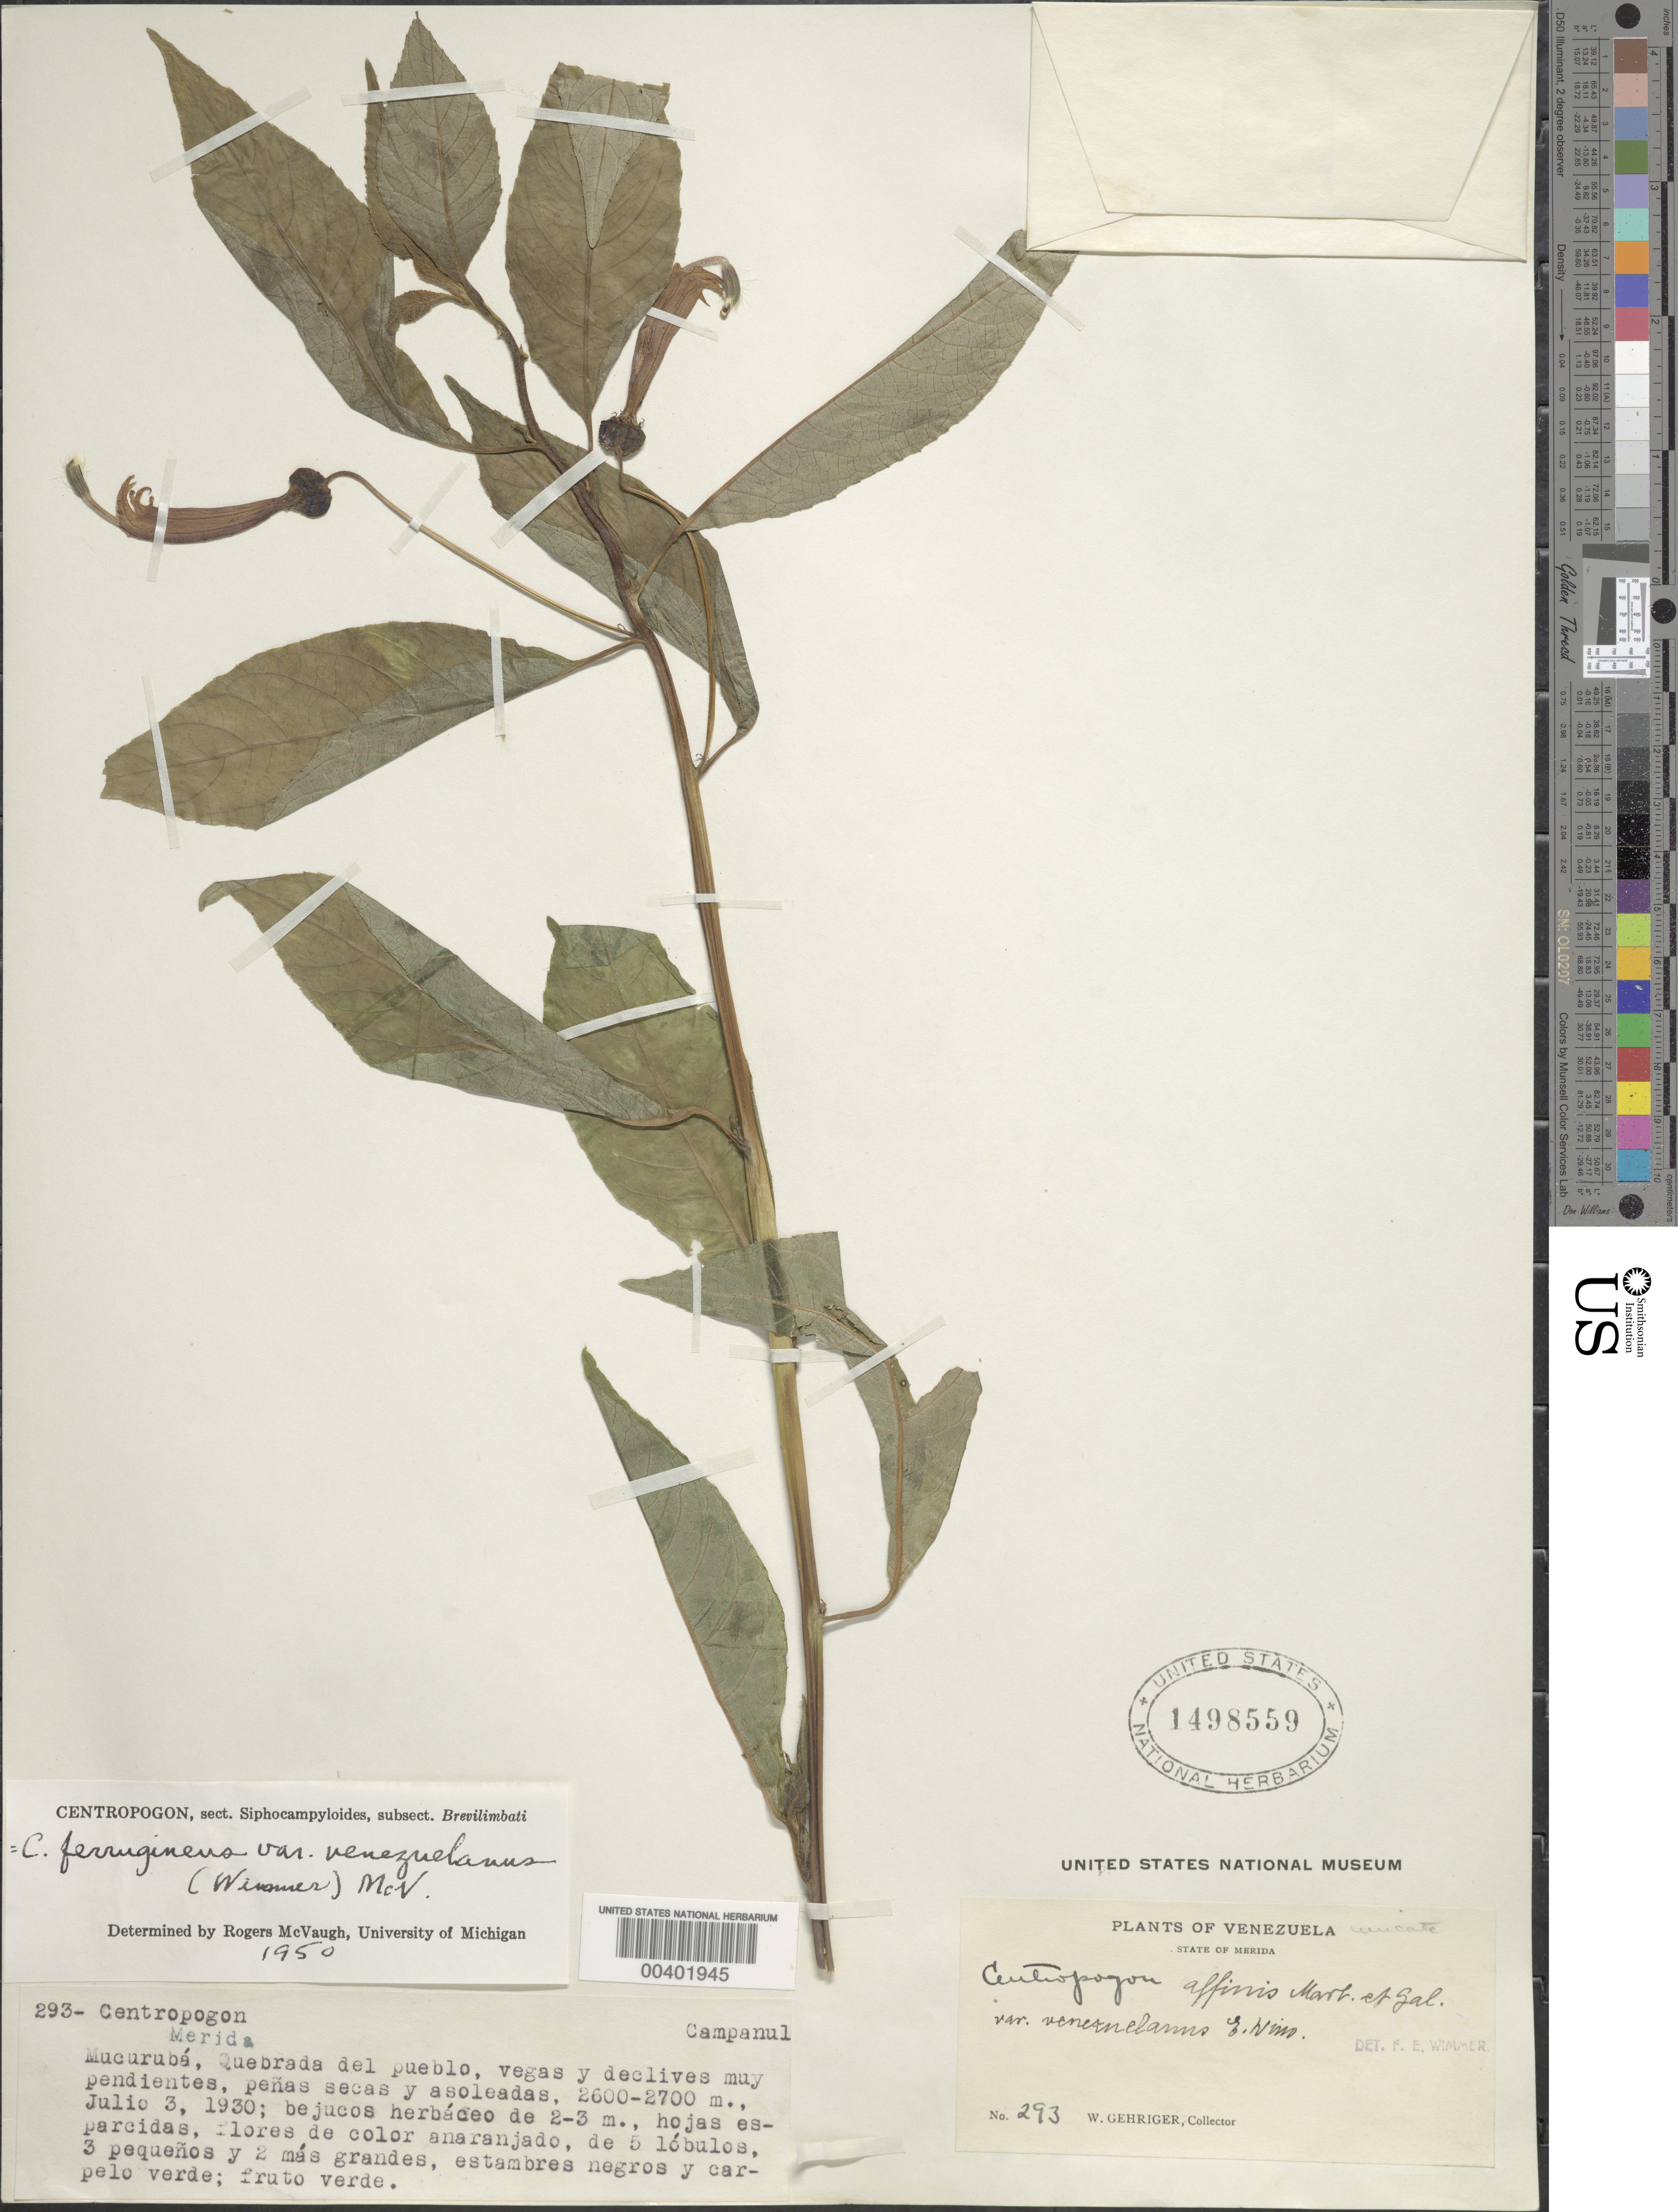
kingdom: Plantae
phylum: Tracheophyta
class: Magnoliopsida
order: Asterales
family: Campanulaceae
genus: Centropogon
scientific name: Centropogon ferrugineus var. venezuelanus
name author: (E. Wimm.) McVaugh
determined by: McVaugh, R.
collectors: W. Gehriger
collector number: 293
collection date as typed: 03 Jul 1930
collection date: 1930-07-03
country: Venezuela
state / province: Mérida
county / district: Rangel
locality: Mucurubá Mucuruba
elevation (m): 2600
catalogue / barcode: US 1498559